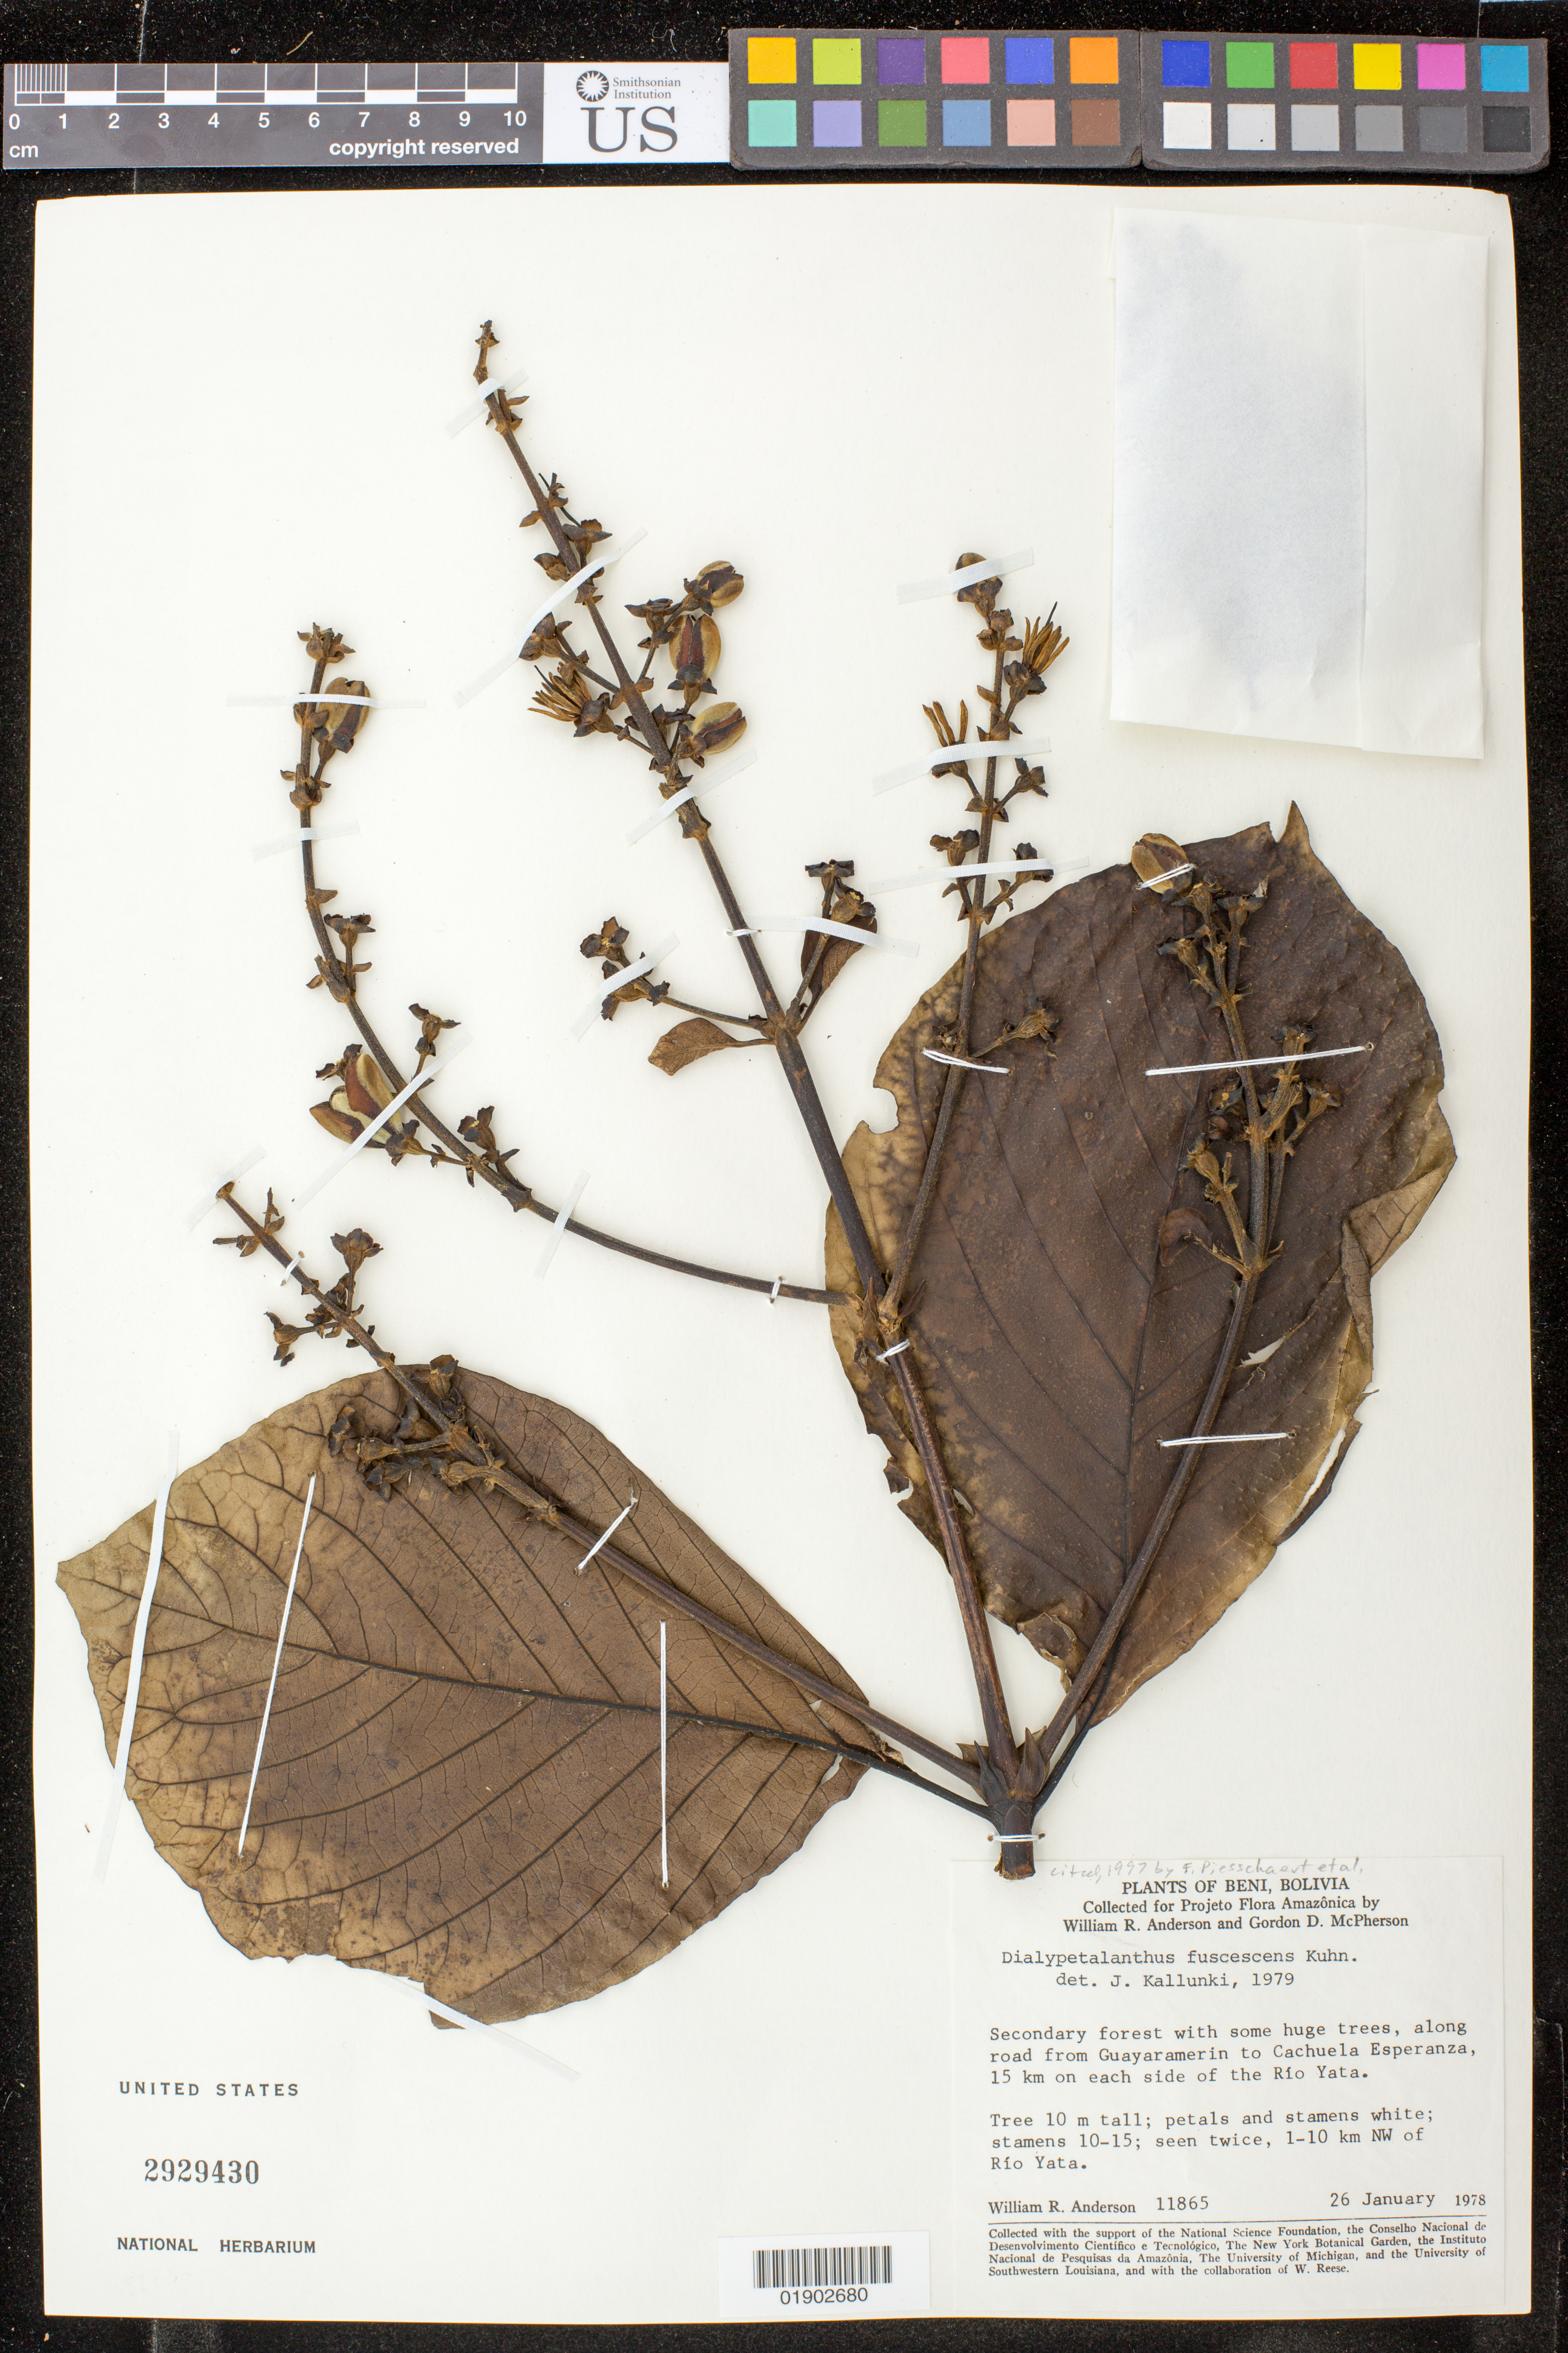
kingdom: Plantae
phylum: Tracheophyta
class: Magnoliopsida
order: Gentianales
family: Rubiaceae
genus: Dialypetalanthus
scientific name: Dialypetalanthus fuscescens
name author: Kuhlm.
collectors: W. R. Anderson & G. D. McPherson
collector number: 11865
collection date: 1978-01-26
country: Bolivia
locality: Along road from Guayaramerin to Cachuela Esperanza, 15km on each side of the Rio Yata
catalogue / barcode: US 2929430